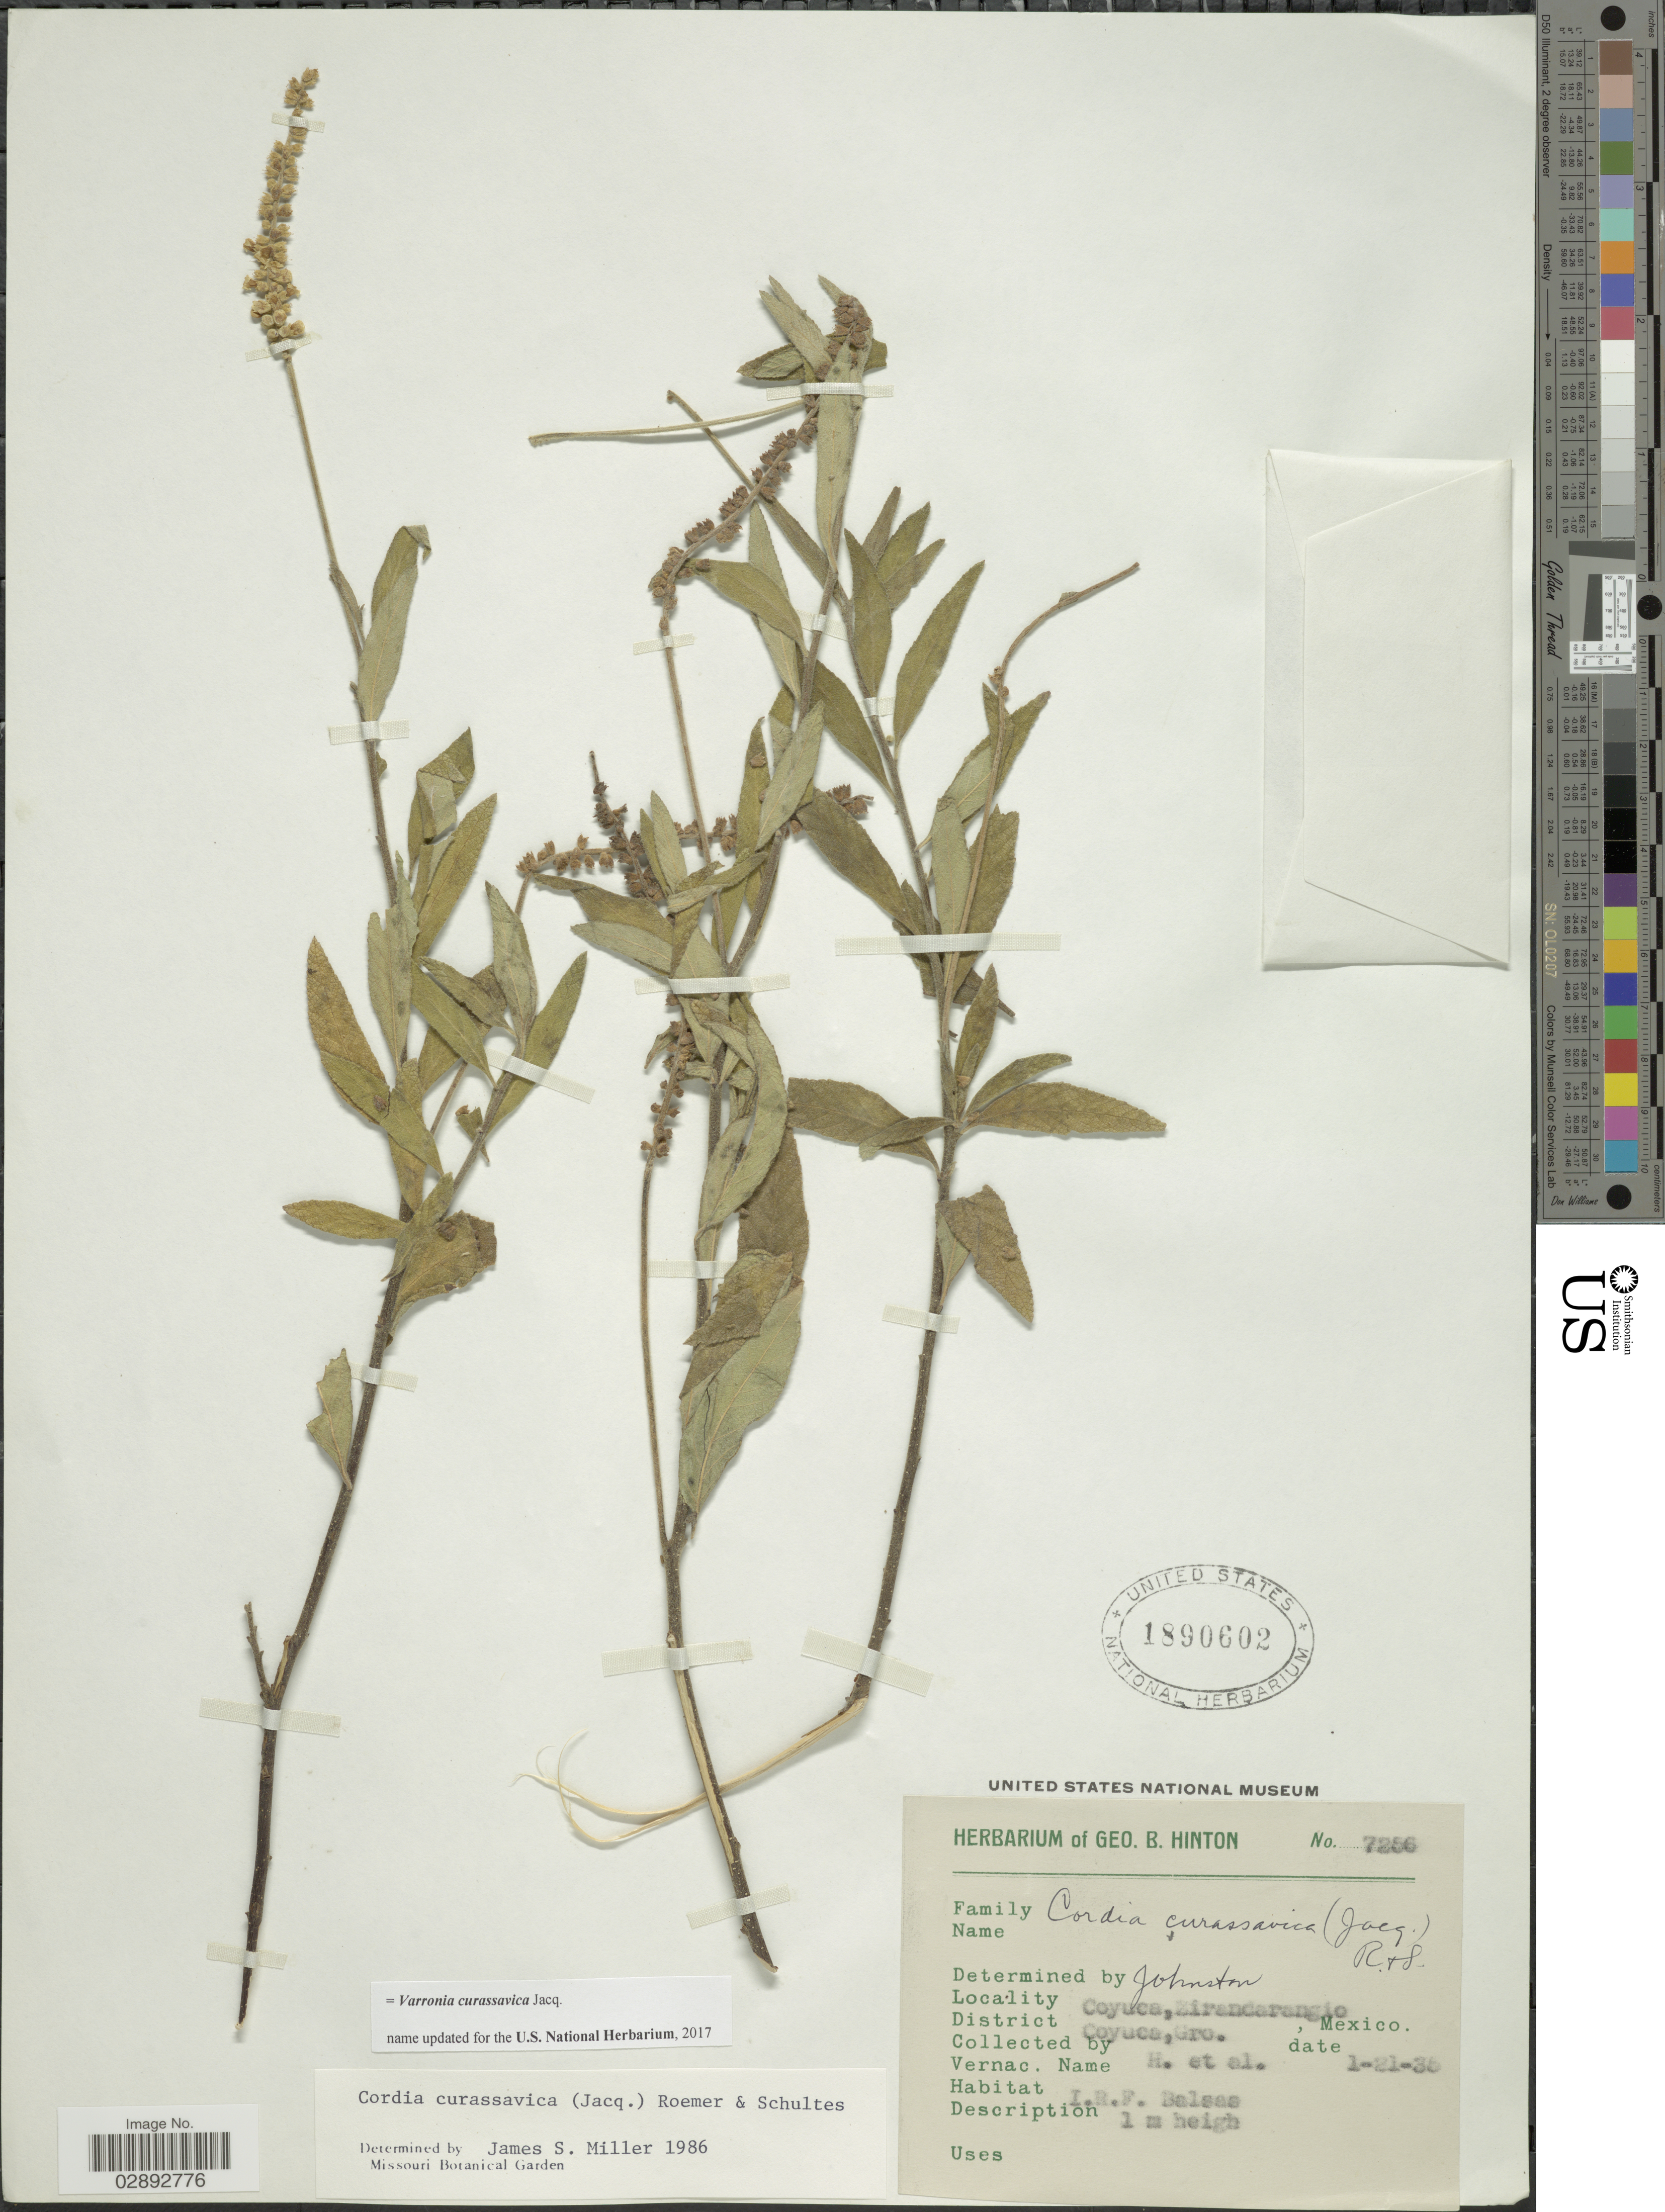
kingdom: Plantae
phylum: Tracheophyta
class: Magnoliopsida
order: Boraginales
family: Cordiaceae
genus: Varronia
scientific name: Varronia curassavica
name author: Jacq.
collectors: G. B. Hinton & et al.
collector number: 7256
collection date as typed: Transcribed d/m/y: 21/1/36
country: Mexico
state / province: Guerrero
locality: Coyuca, Zirandarangio. District Coyuca, Gro.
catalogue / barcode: US 1890602